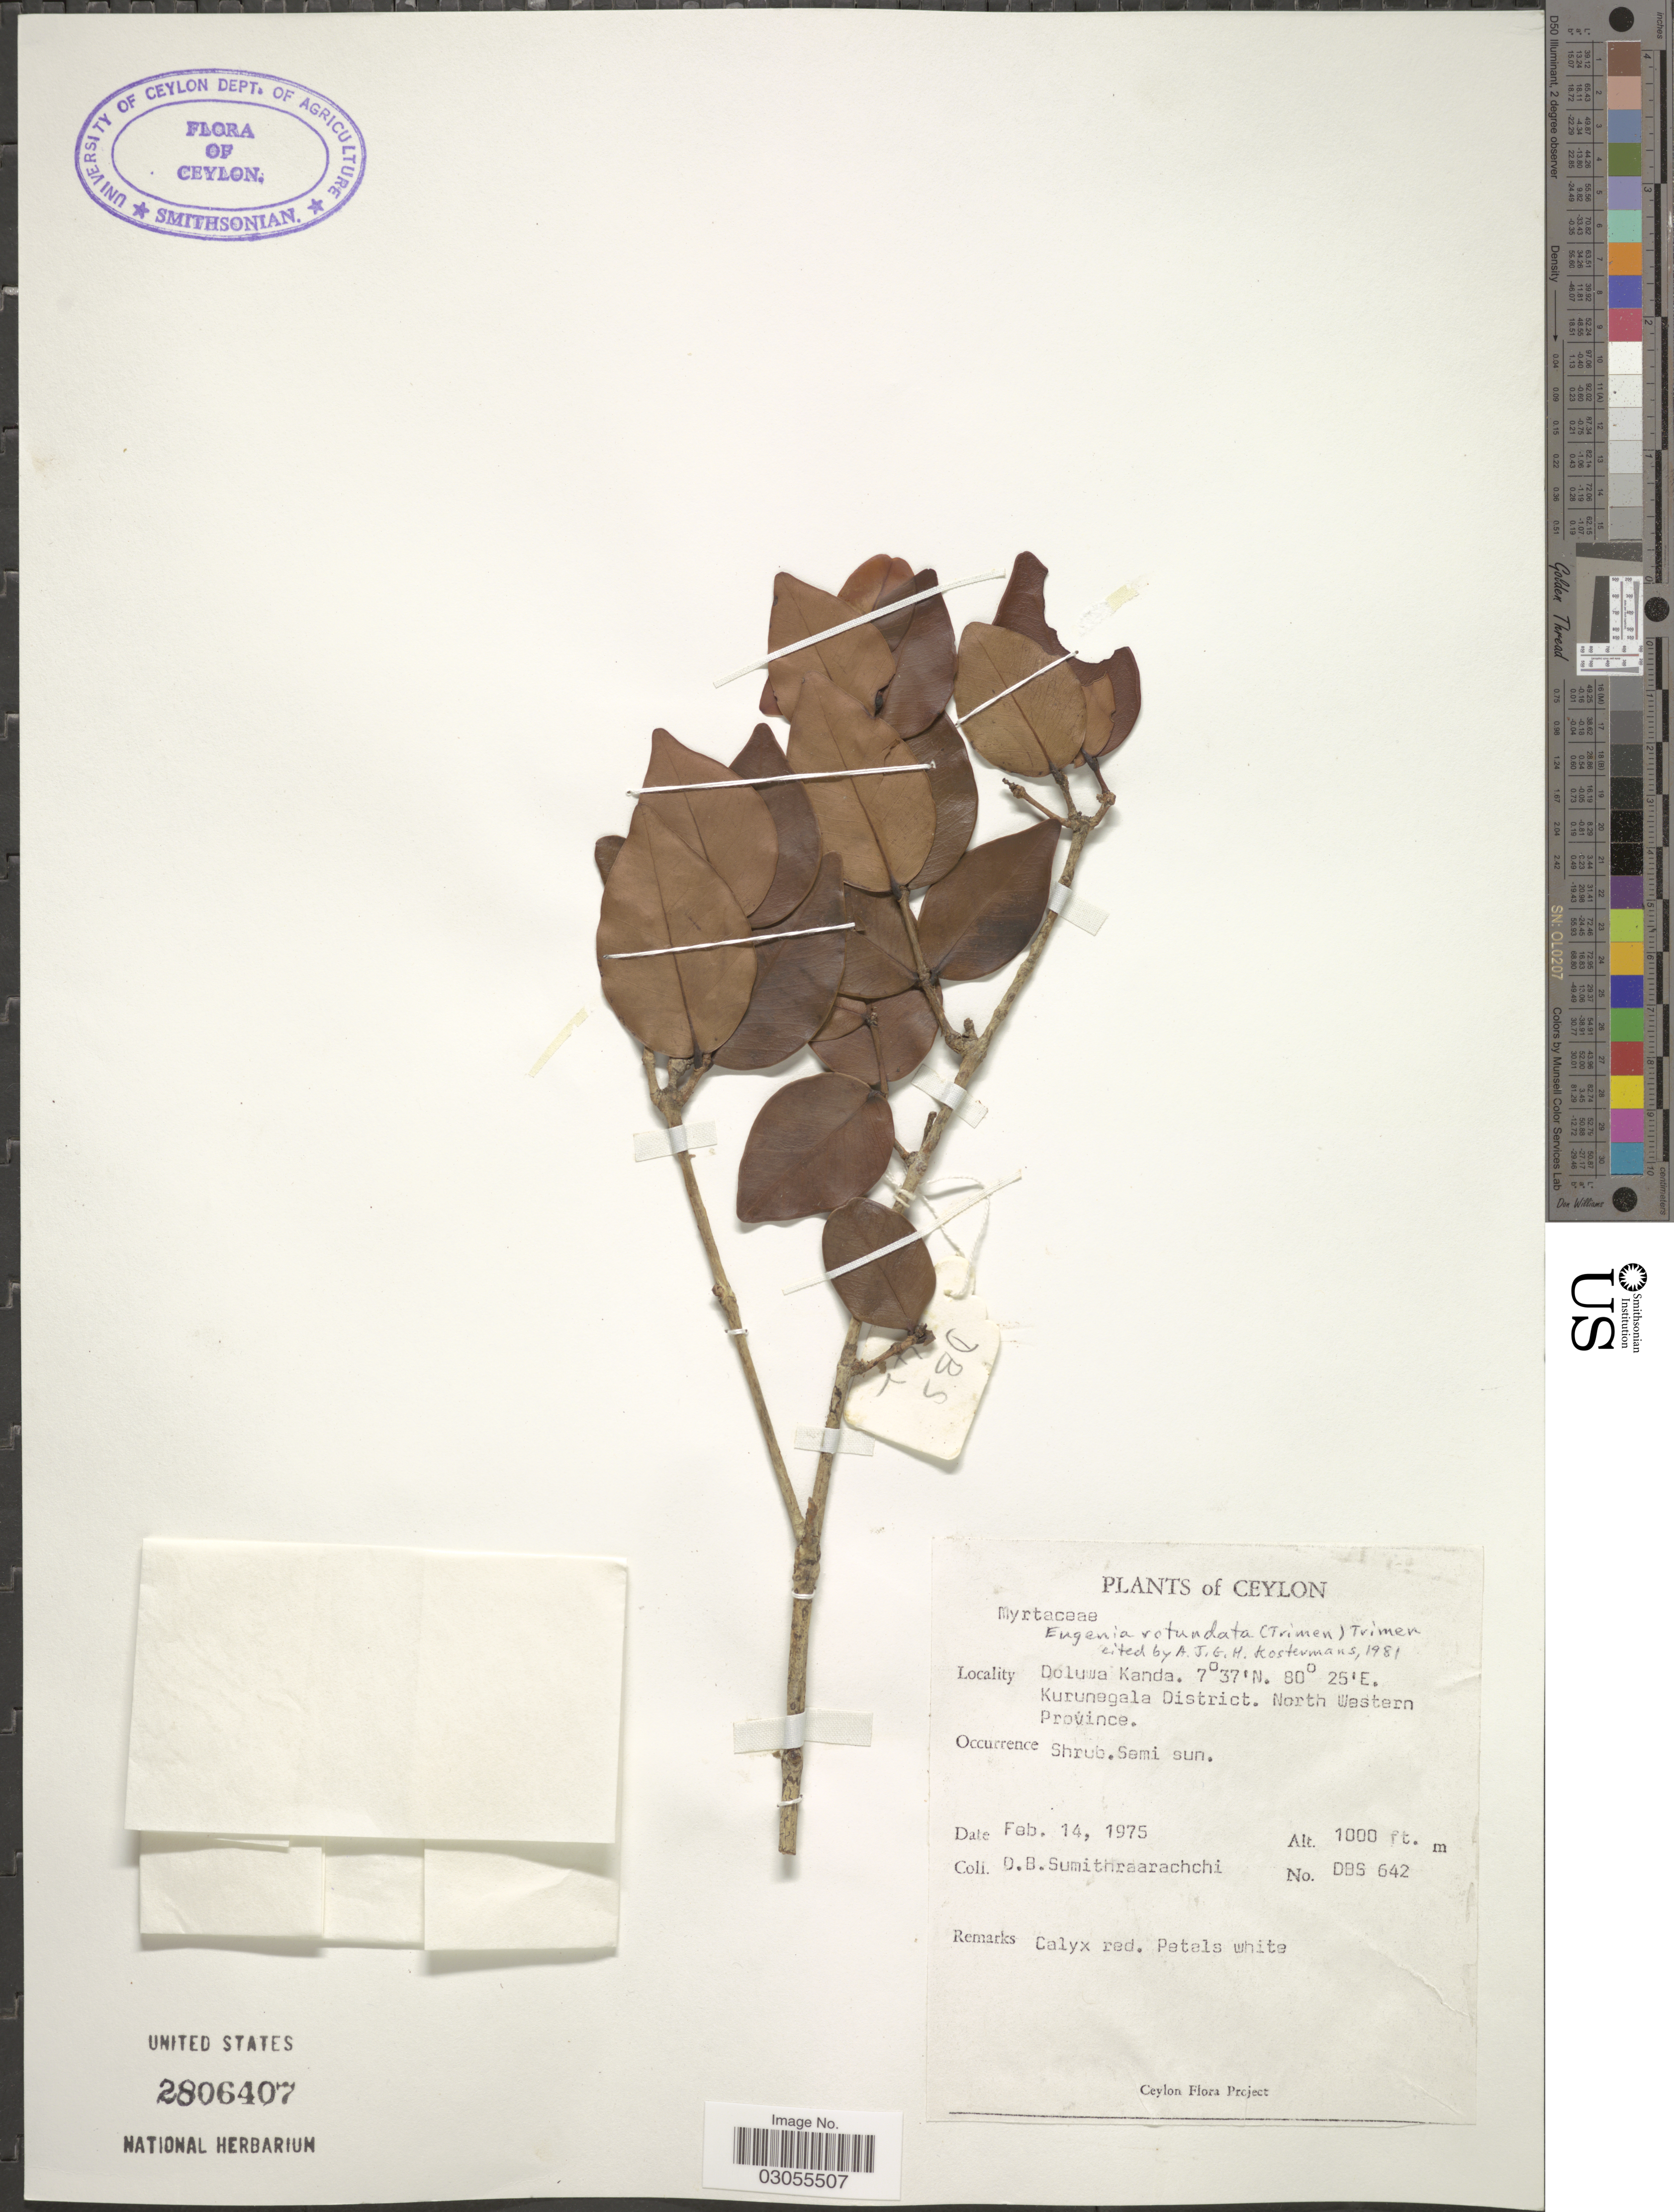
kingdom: Plantae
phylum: Tracheophyta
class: Magnoliopsida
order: Myrtales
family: Myrtaceae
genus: Eugenia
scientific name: Eugenia rotundata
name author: Trimen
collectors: D. B. Sumithraarachchi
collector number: DBS 642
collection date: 1975-02-14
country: Sri Lanka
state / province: North Western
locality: Ceylon. Doluwa Kanda. Kurunegala District.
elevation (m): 305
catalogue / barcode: US 2806407